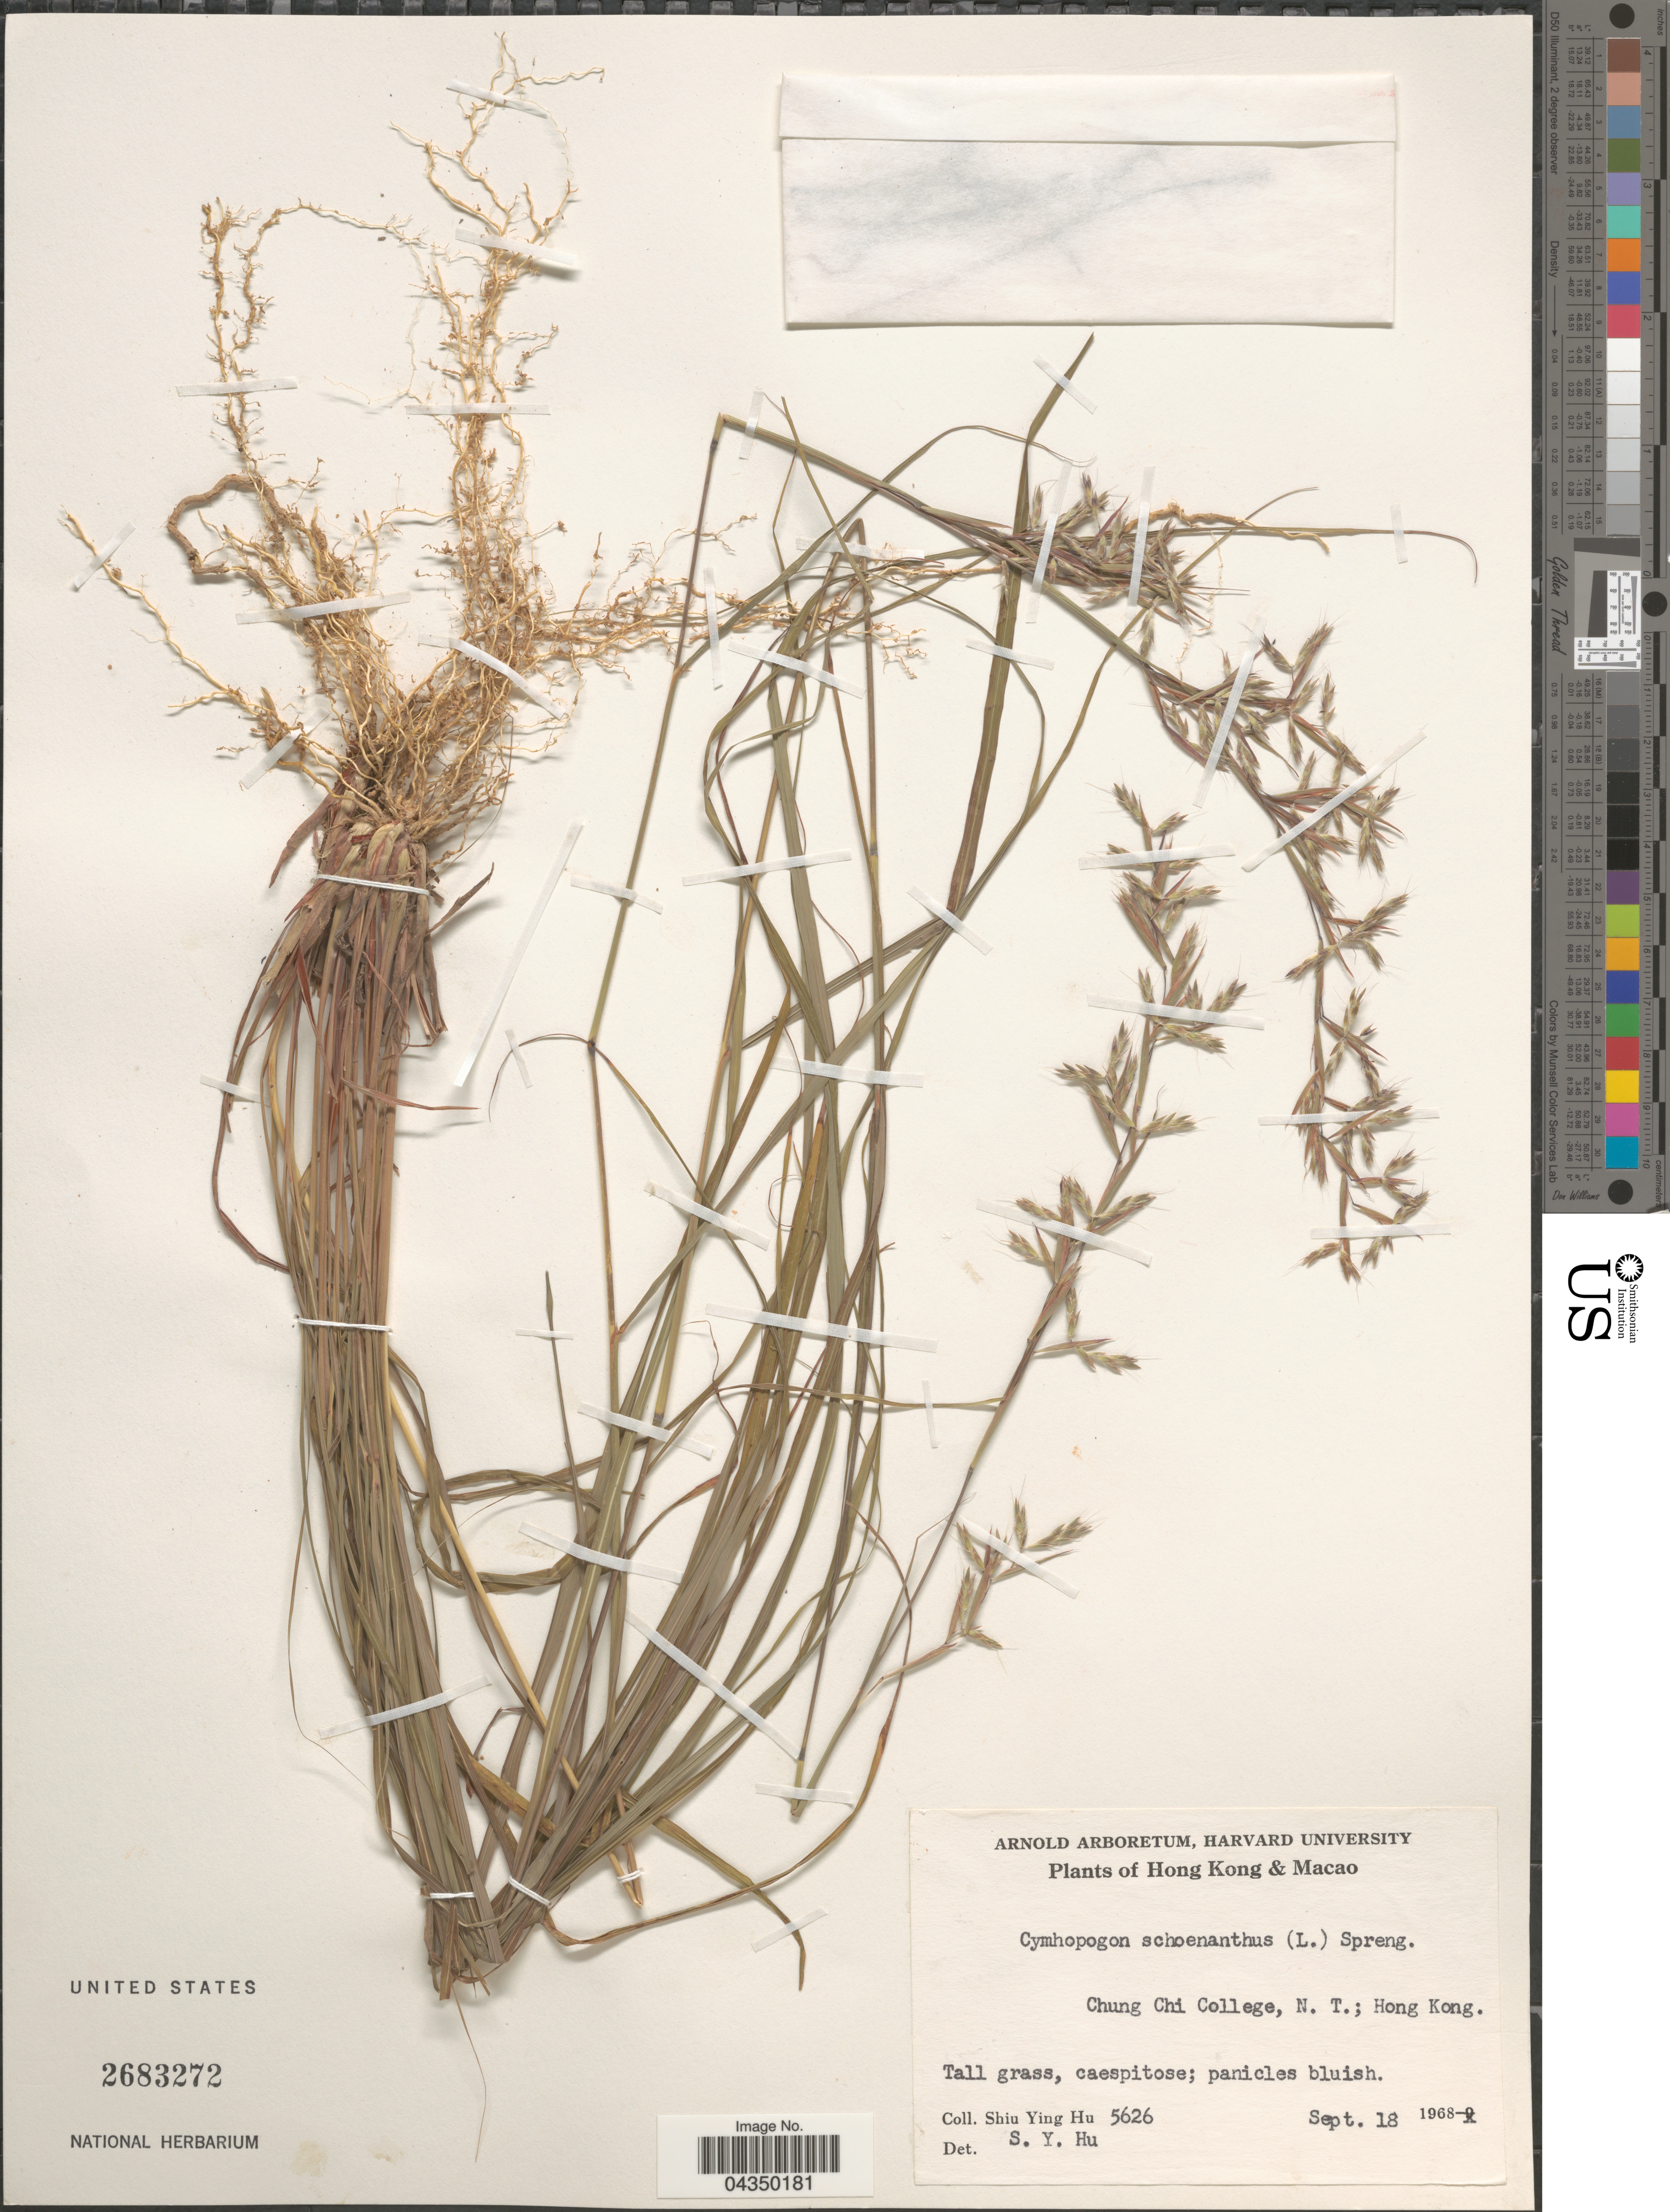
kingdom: Plantae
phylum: Tracheophyta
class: Liliopsida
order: Poales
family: Poaceae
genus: Cymbopogon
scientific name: Cymbopogon schoenanthus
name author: (L.) Spreng.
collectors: S. Y. Hu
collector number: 5626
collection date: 1968-09-18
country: China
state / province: Hong Kong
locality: Hong Kong & Macao. Chung Chi College, N. T.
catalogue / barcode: US 2683272